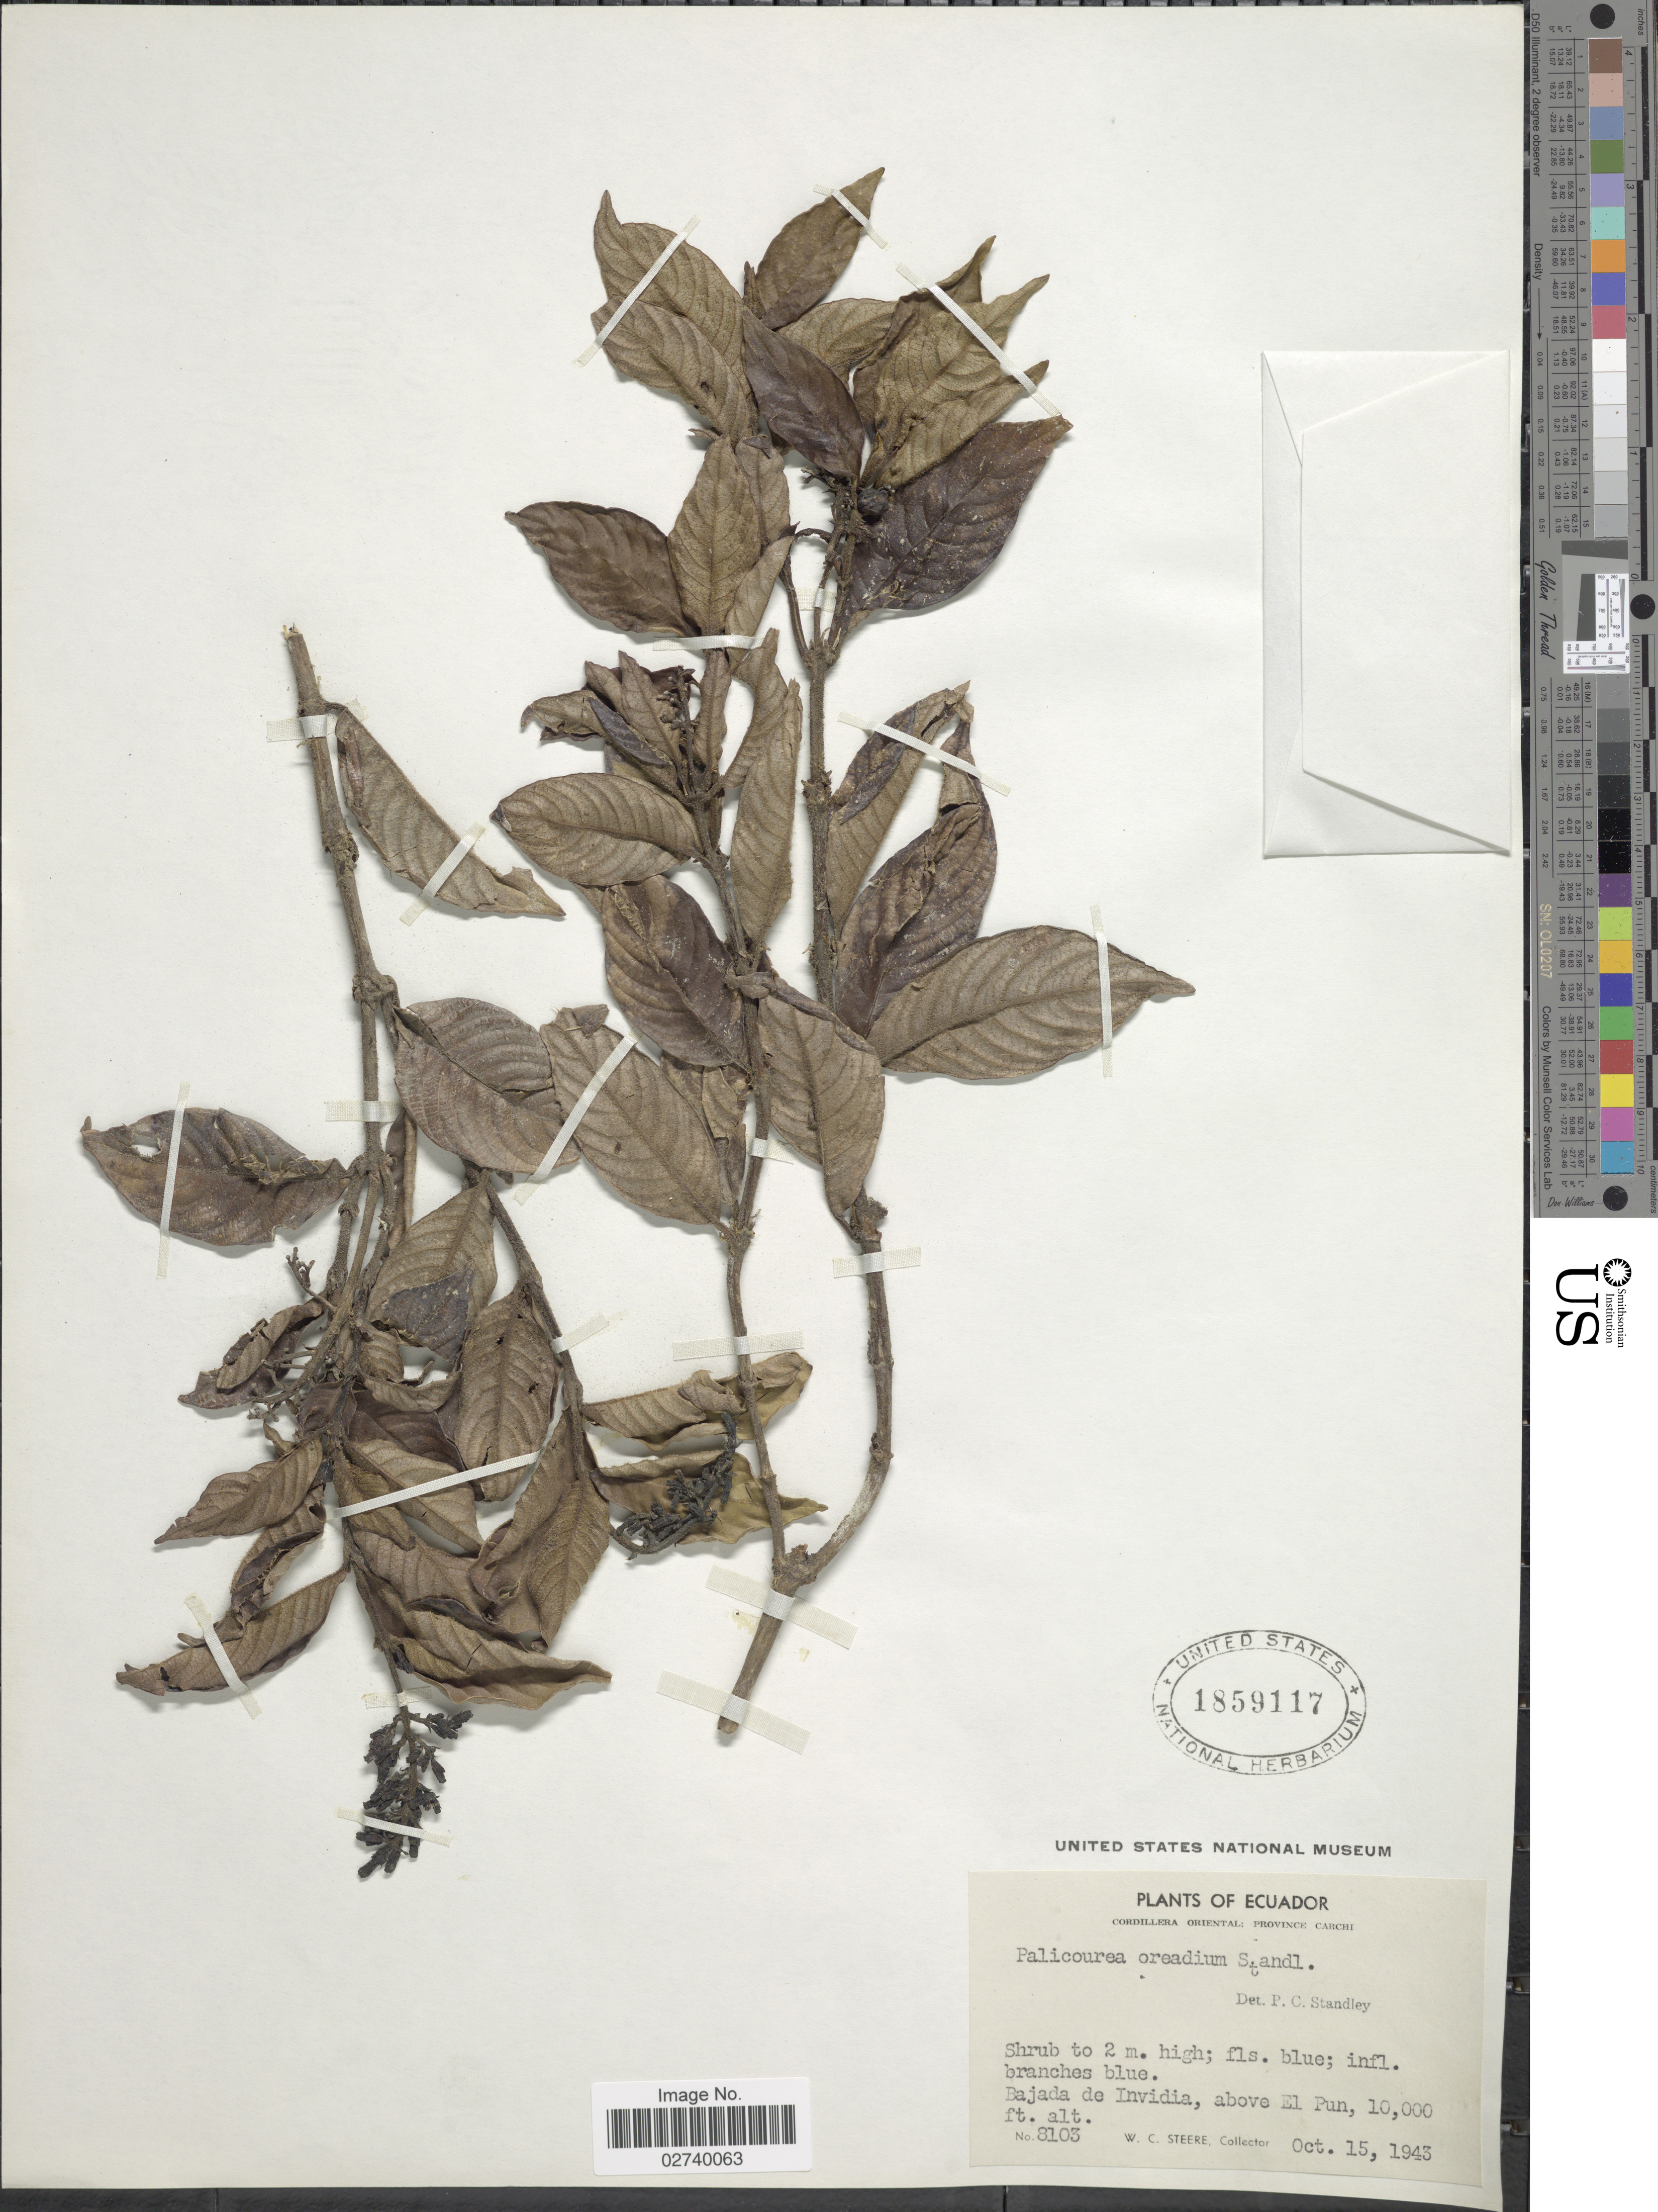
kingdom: Plantae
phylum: Tracheophyta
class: Magnoliopsida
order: Gentianales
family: Rubiaceae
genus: Palicourea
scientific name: Palicourea lineata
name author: Benth.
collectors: W. C. Steere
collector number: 8103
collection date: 1943-10-15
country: Ecuador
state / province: Carchi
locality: Cordillera Oriental. Bajanda de Invidia, above El Pun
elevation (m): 3048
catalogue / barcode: US 1859117